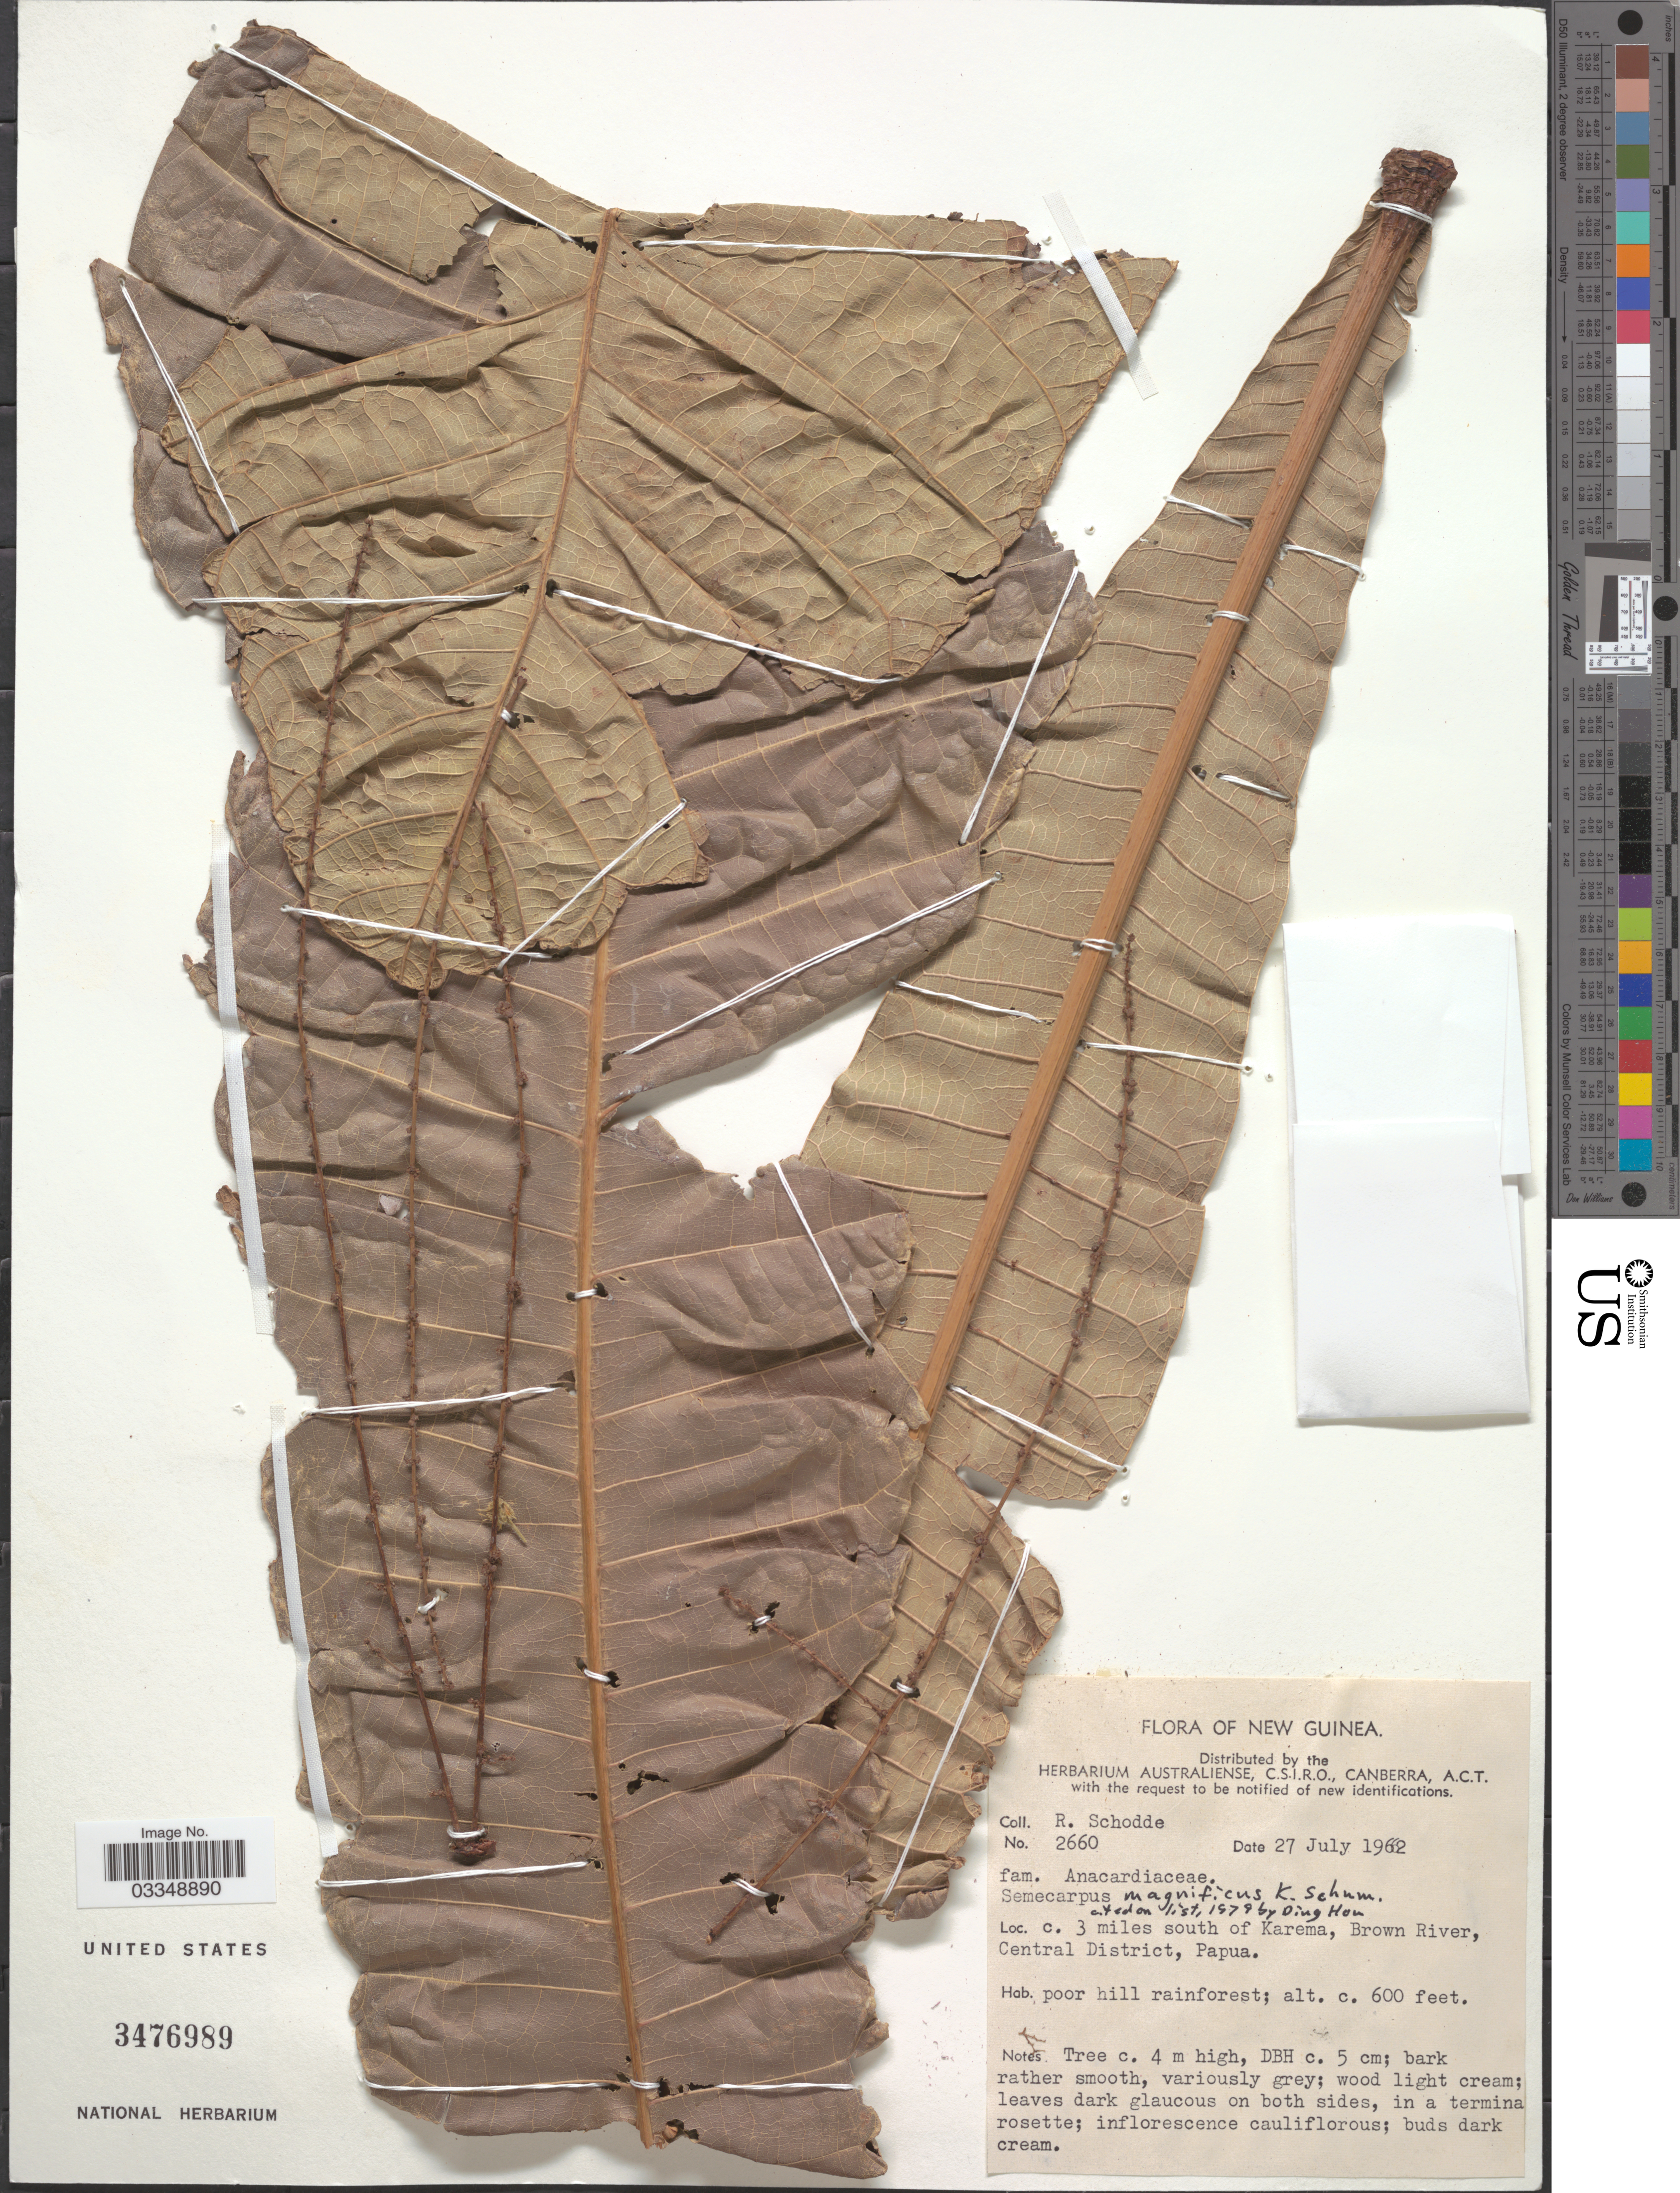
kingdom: Plantae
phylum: Tracheophyta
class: Magnoliopsida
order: Sapindales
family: Anacardiaceae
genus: Semecarpus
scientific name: Semecarpus magnificus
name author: K. Schum.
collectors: R. Schodde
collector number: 2660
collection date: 1962-07-27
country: Papua New Guinea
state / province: Central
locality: New Guinea. C. 3 miles south of Karema, Brown River, Central District, Papua.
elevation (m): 183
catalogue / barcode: US 3476989